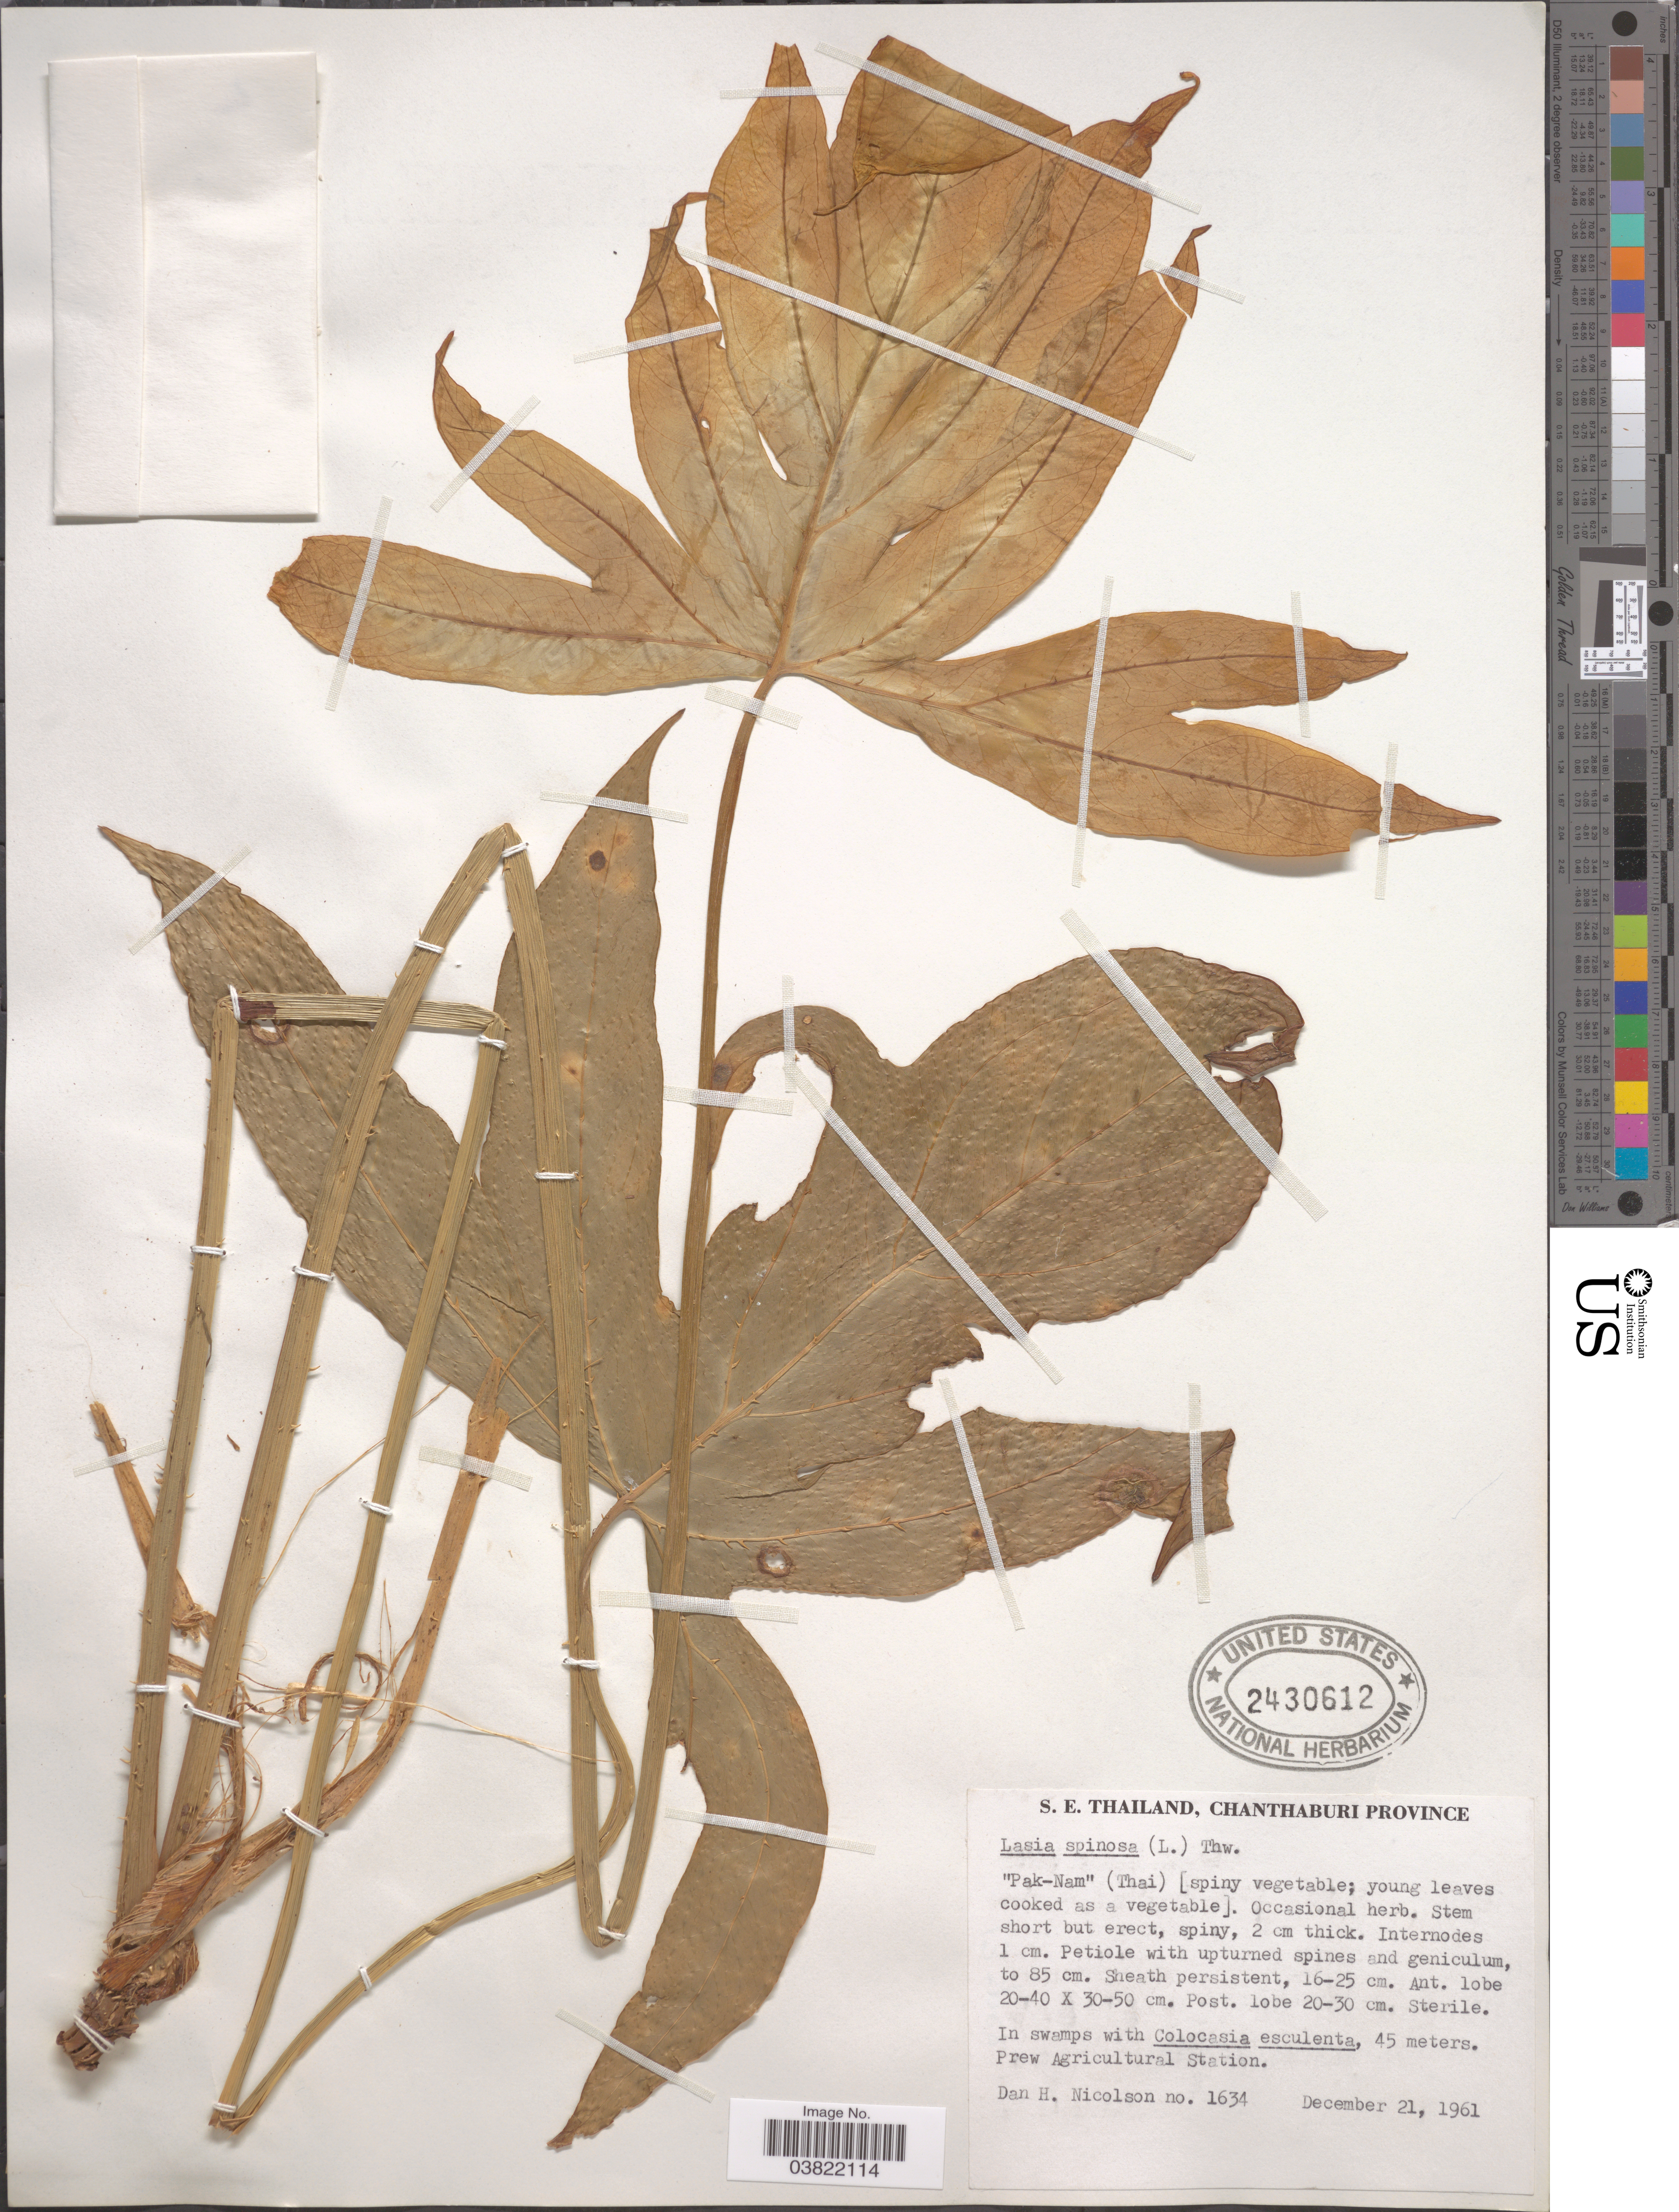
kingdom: Plantae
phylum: Tracheophyta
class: Liliopsida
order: Alismatales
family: Araceae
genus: Lasia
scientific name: Lasia spinosa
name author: (L.) Thwaites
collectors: D. H. Nicolson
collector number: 1634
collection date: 1961-12-21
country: Thailand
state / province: Chanthaburi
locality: S. E. Thailand. Prew Agricultural Station.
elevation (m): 45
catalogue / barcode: US 2430612